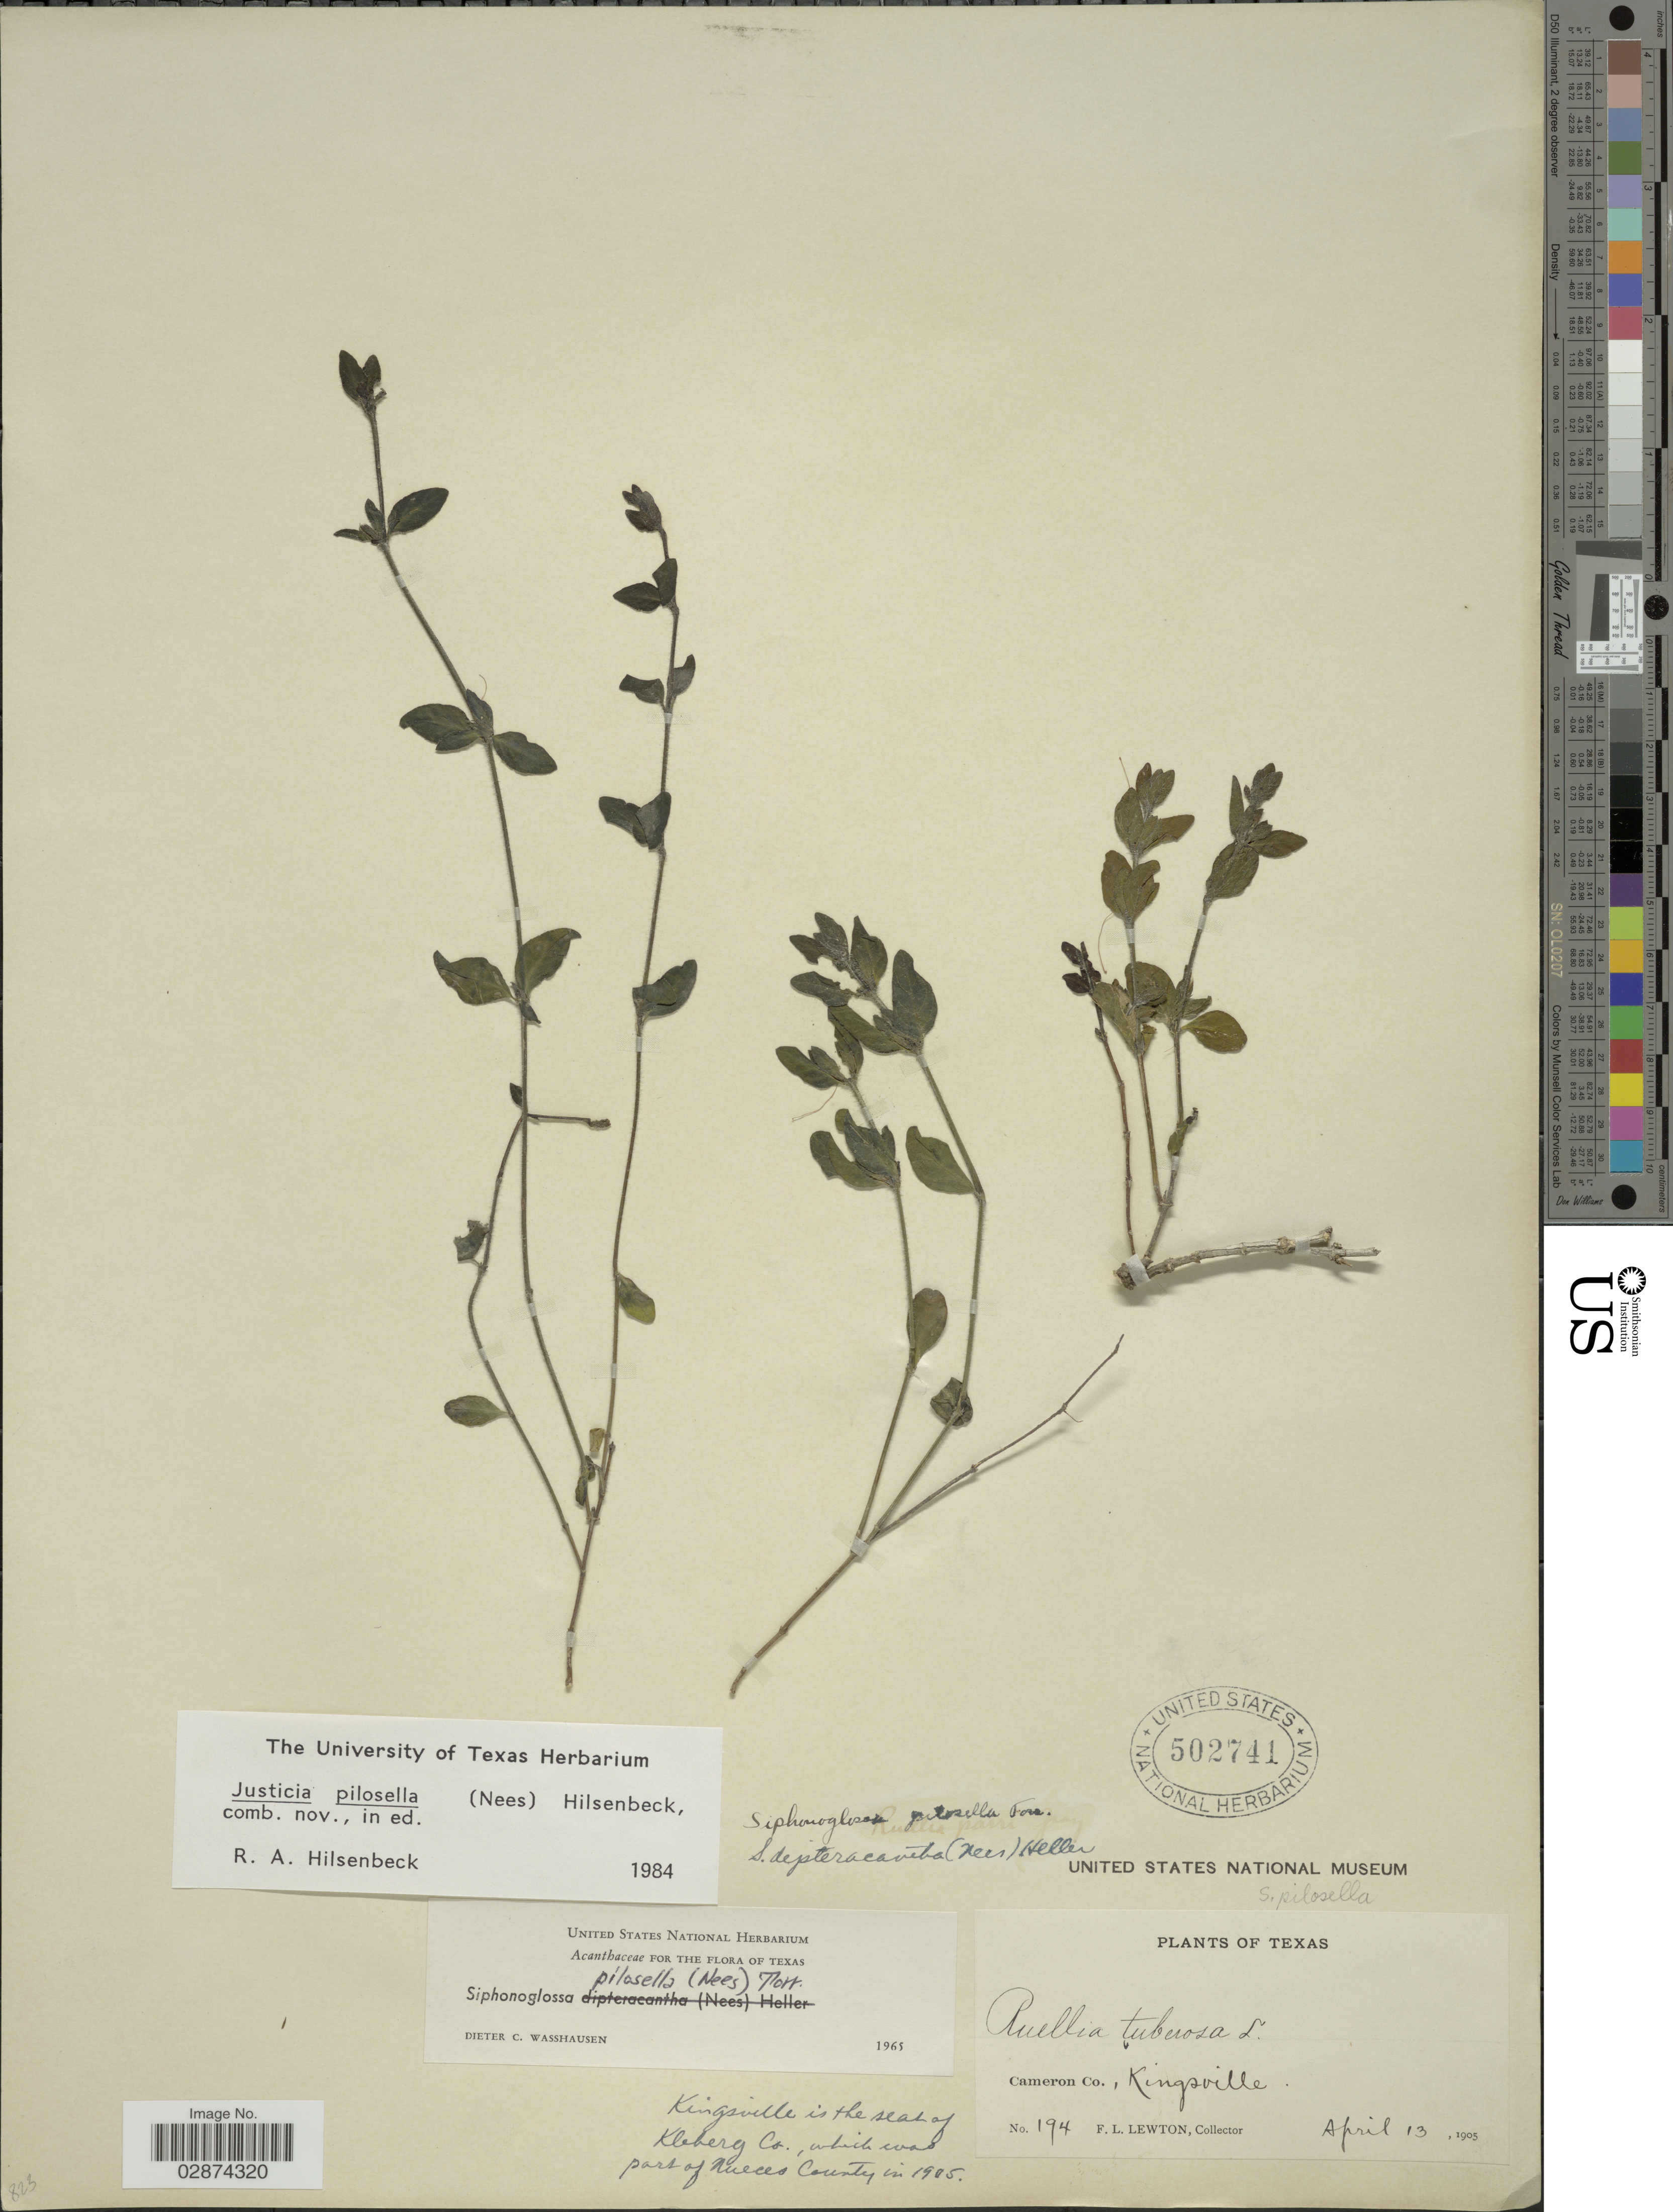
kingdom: Plantae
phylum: Tracheophyta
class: Magnoliopsida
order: Lamiales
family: Acanthaceae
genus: Justicia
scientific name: Justicia pilosella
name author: (Nees) Hilsenb.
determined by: Fisher, Amanda, (LOB), California State University, Long Beach (UNITED STATES)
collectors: F. L. Lewton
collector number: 194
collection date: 1905-04-13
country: United States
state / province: Texas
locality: Cameron Co., Kingsville.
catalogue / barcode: US 502741